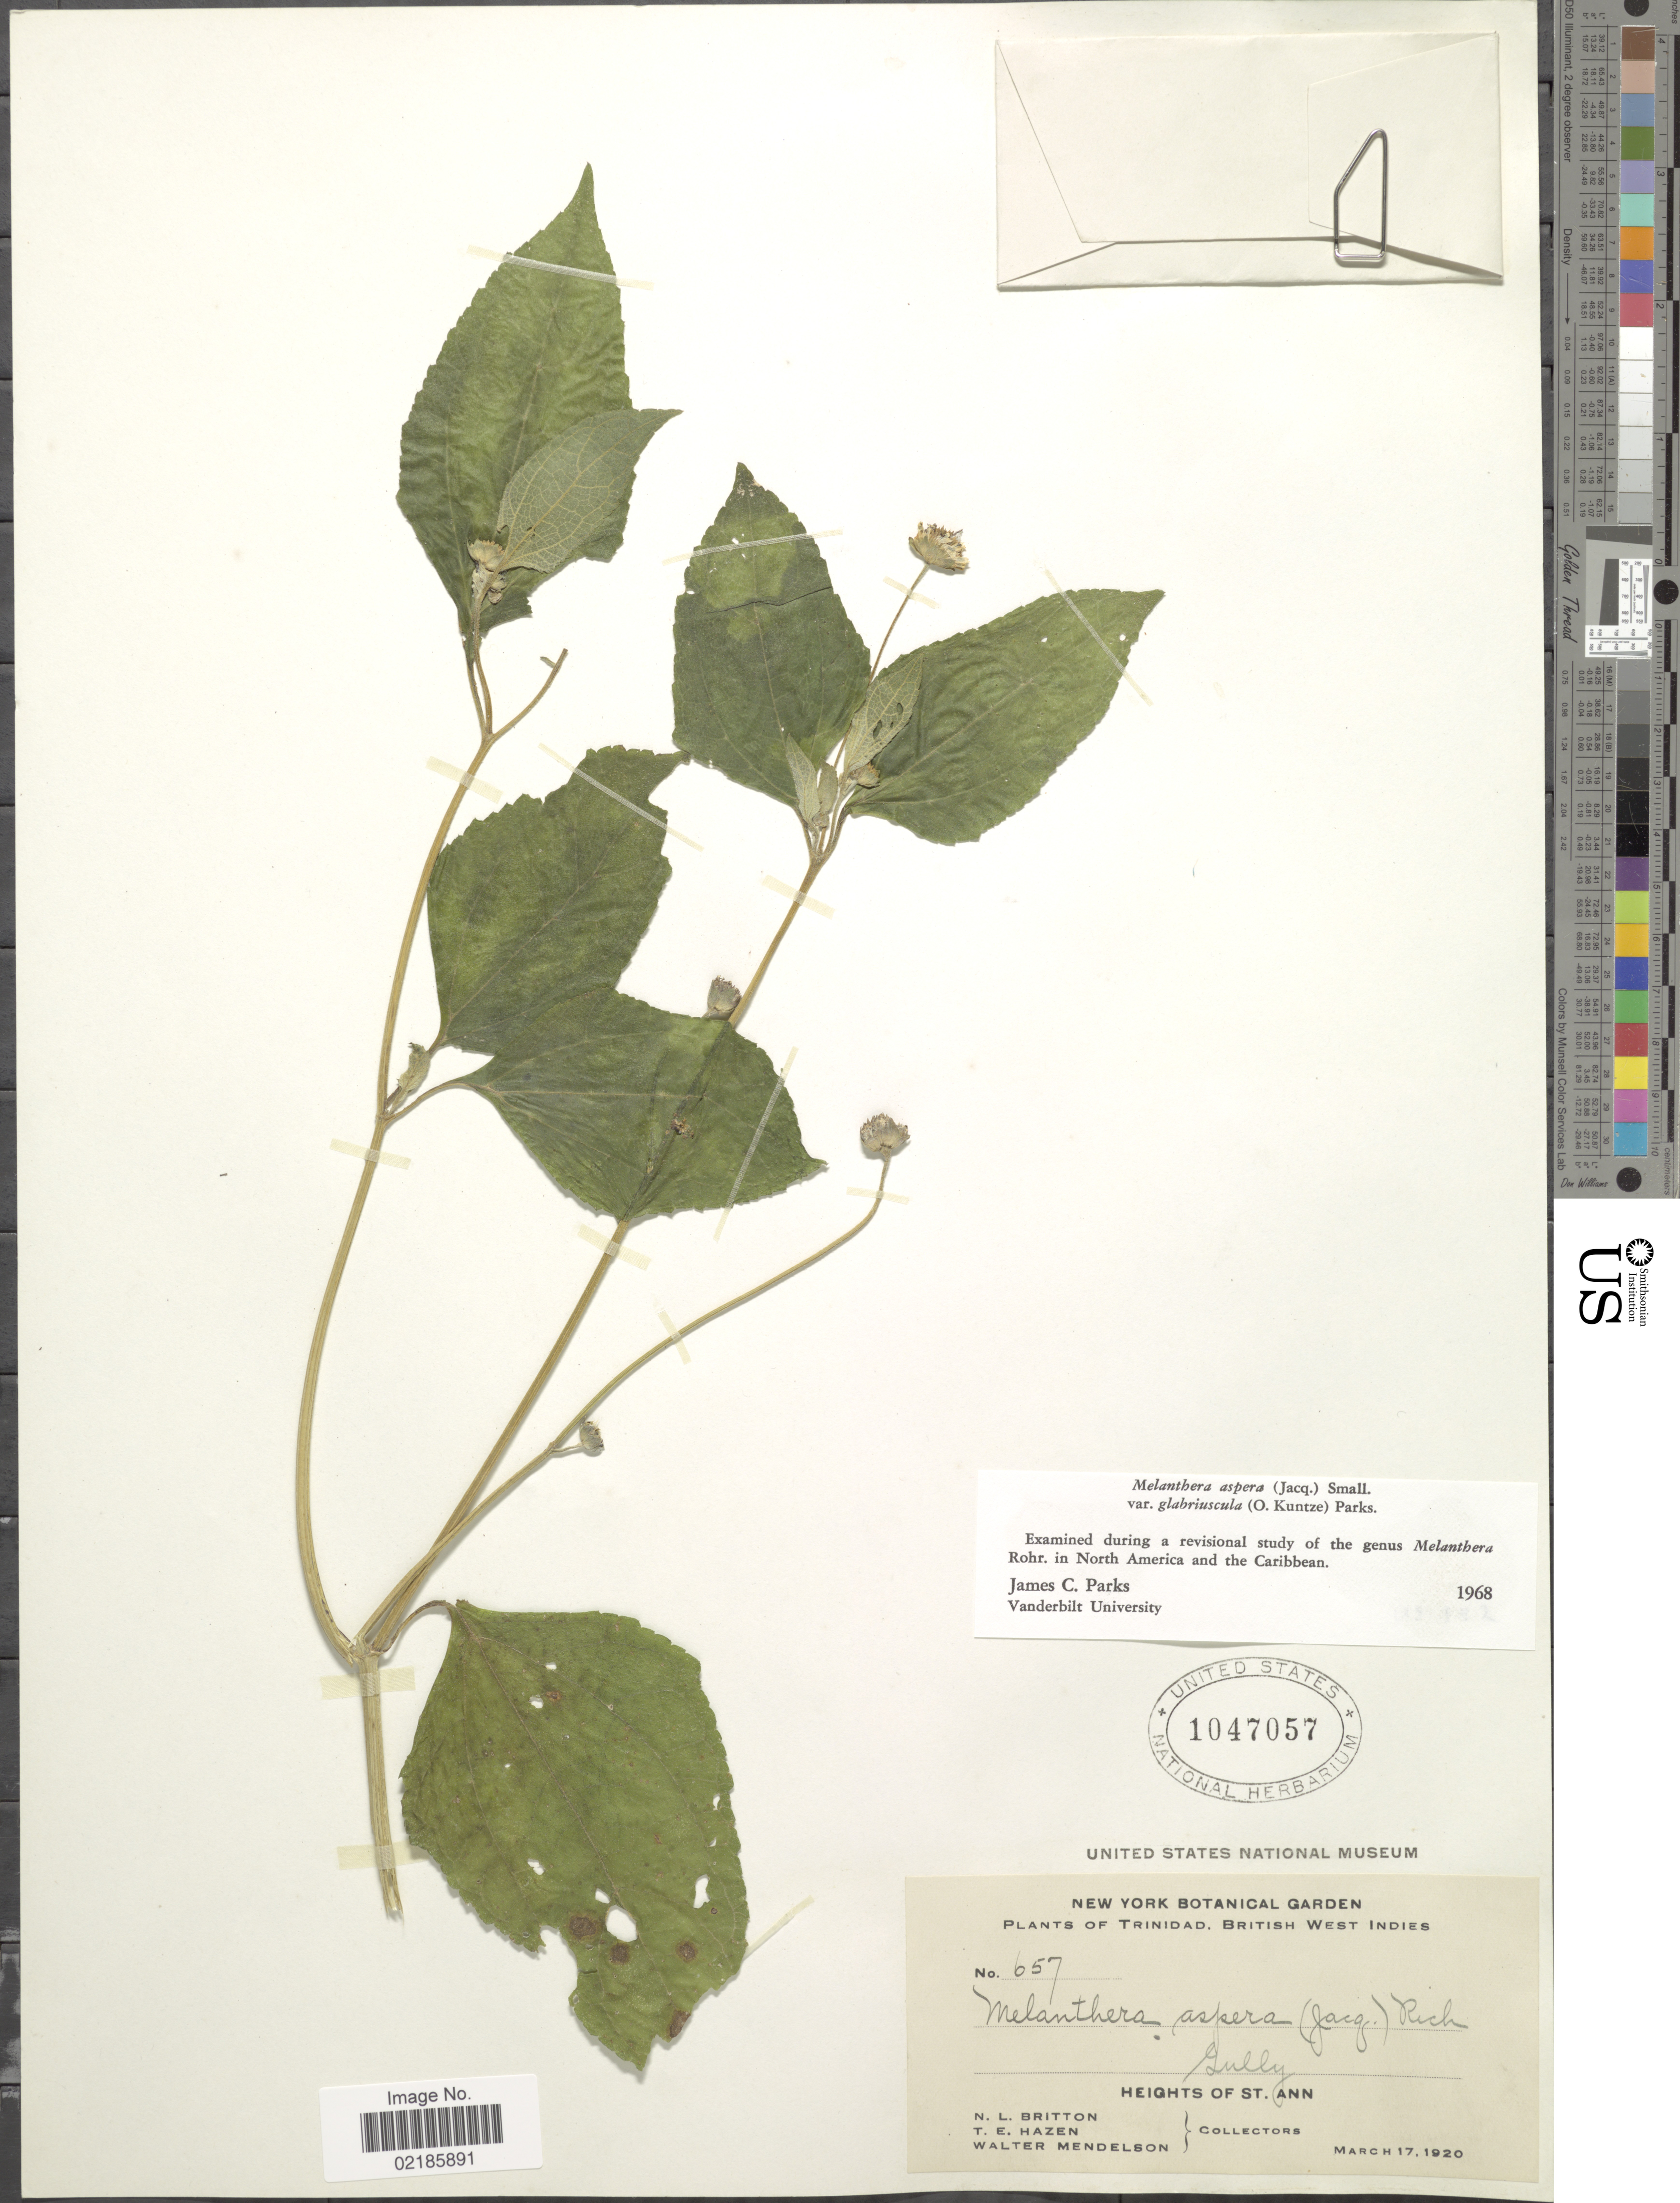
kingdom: Plantae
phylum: Tracheophyta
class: Magnoliopsida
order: Asterales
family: Asteraceae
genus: Melanthera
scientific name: Melanthera aspera var. glabriuscula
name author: (Kuntze) Parks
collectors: N. Britton, T. E. Hazen & W. Mendelson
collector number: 657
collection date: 1920-03-17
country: Trinidad and Tobago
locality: Trinidad, British West Indies. Heights of St. Ann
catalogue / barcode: US 1047057